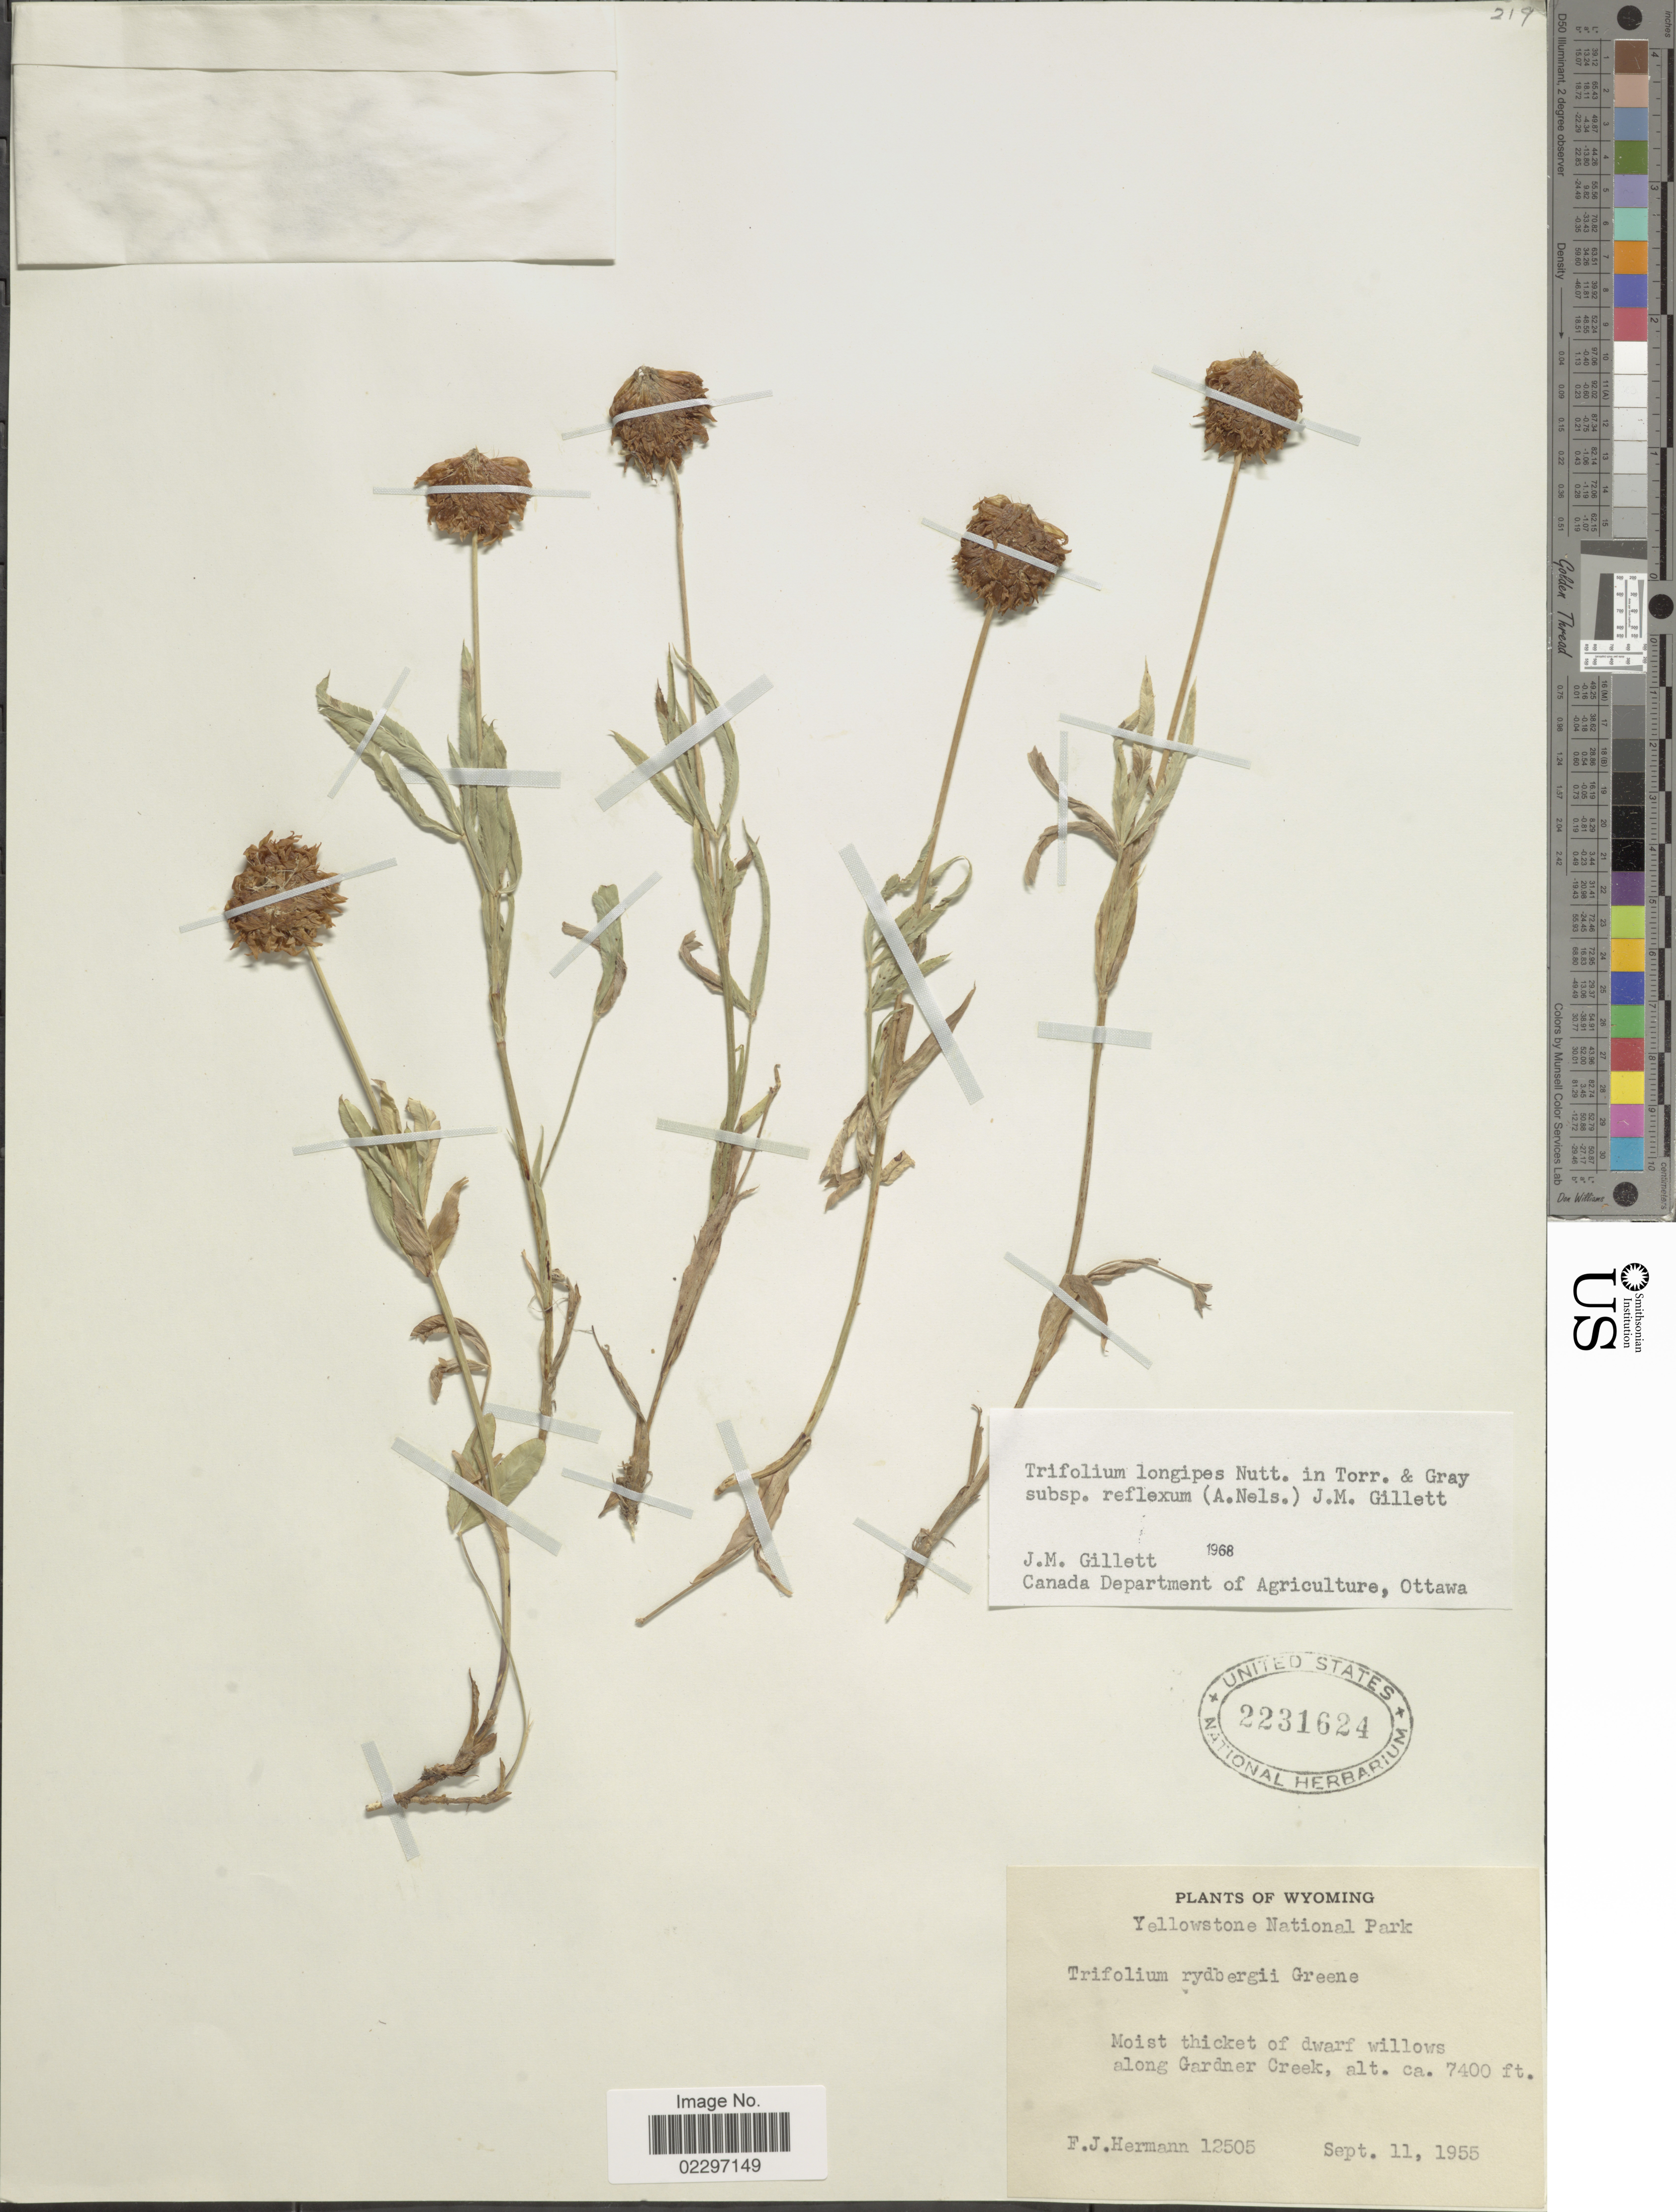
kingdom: Plantae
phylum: Tracheophyta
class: Magnoliopsida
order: Fabales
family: Fabaceae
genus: Trifolium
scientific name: Trifolium longipes subsp. reflexum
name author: (A. Nelson) J.M. Gillet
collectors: F. J. Hermann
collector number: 12505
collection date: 1955-09-11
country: United States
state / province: Wyoming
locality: Yellowstone National Park. Moist thicket of dwarf willows along Gardner Creek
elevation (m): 2256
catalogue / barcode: US 2231624